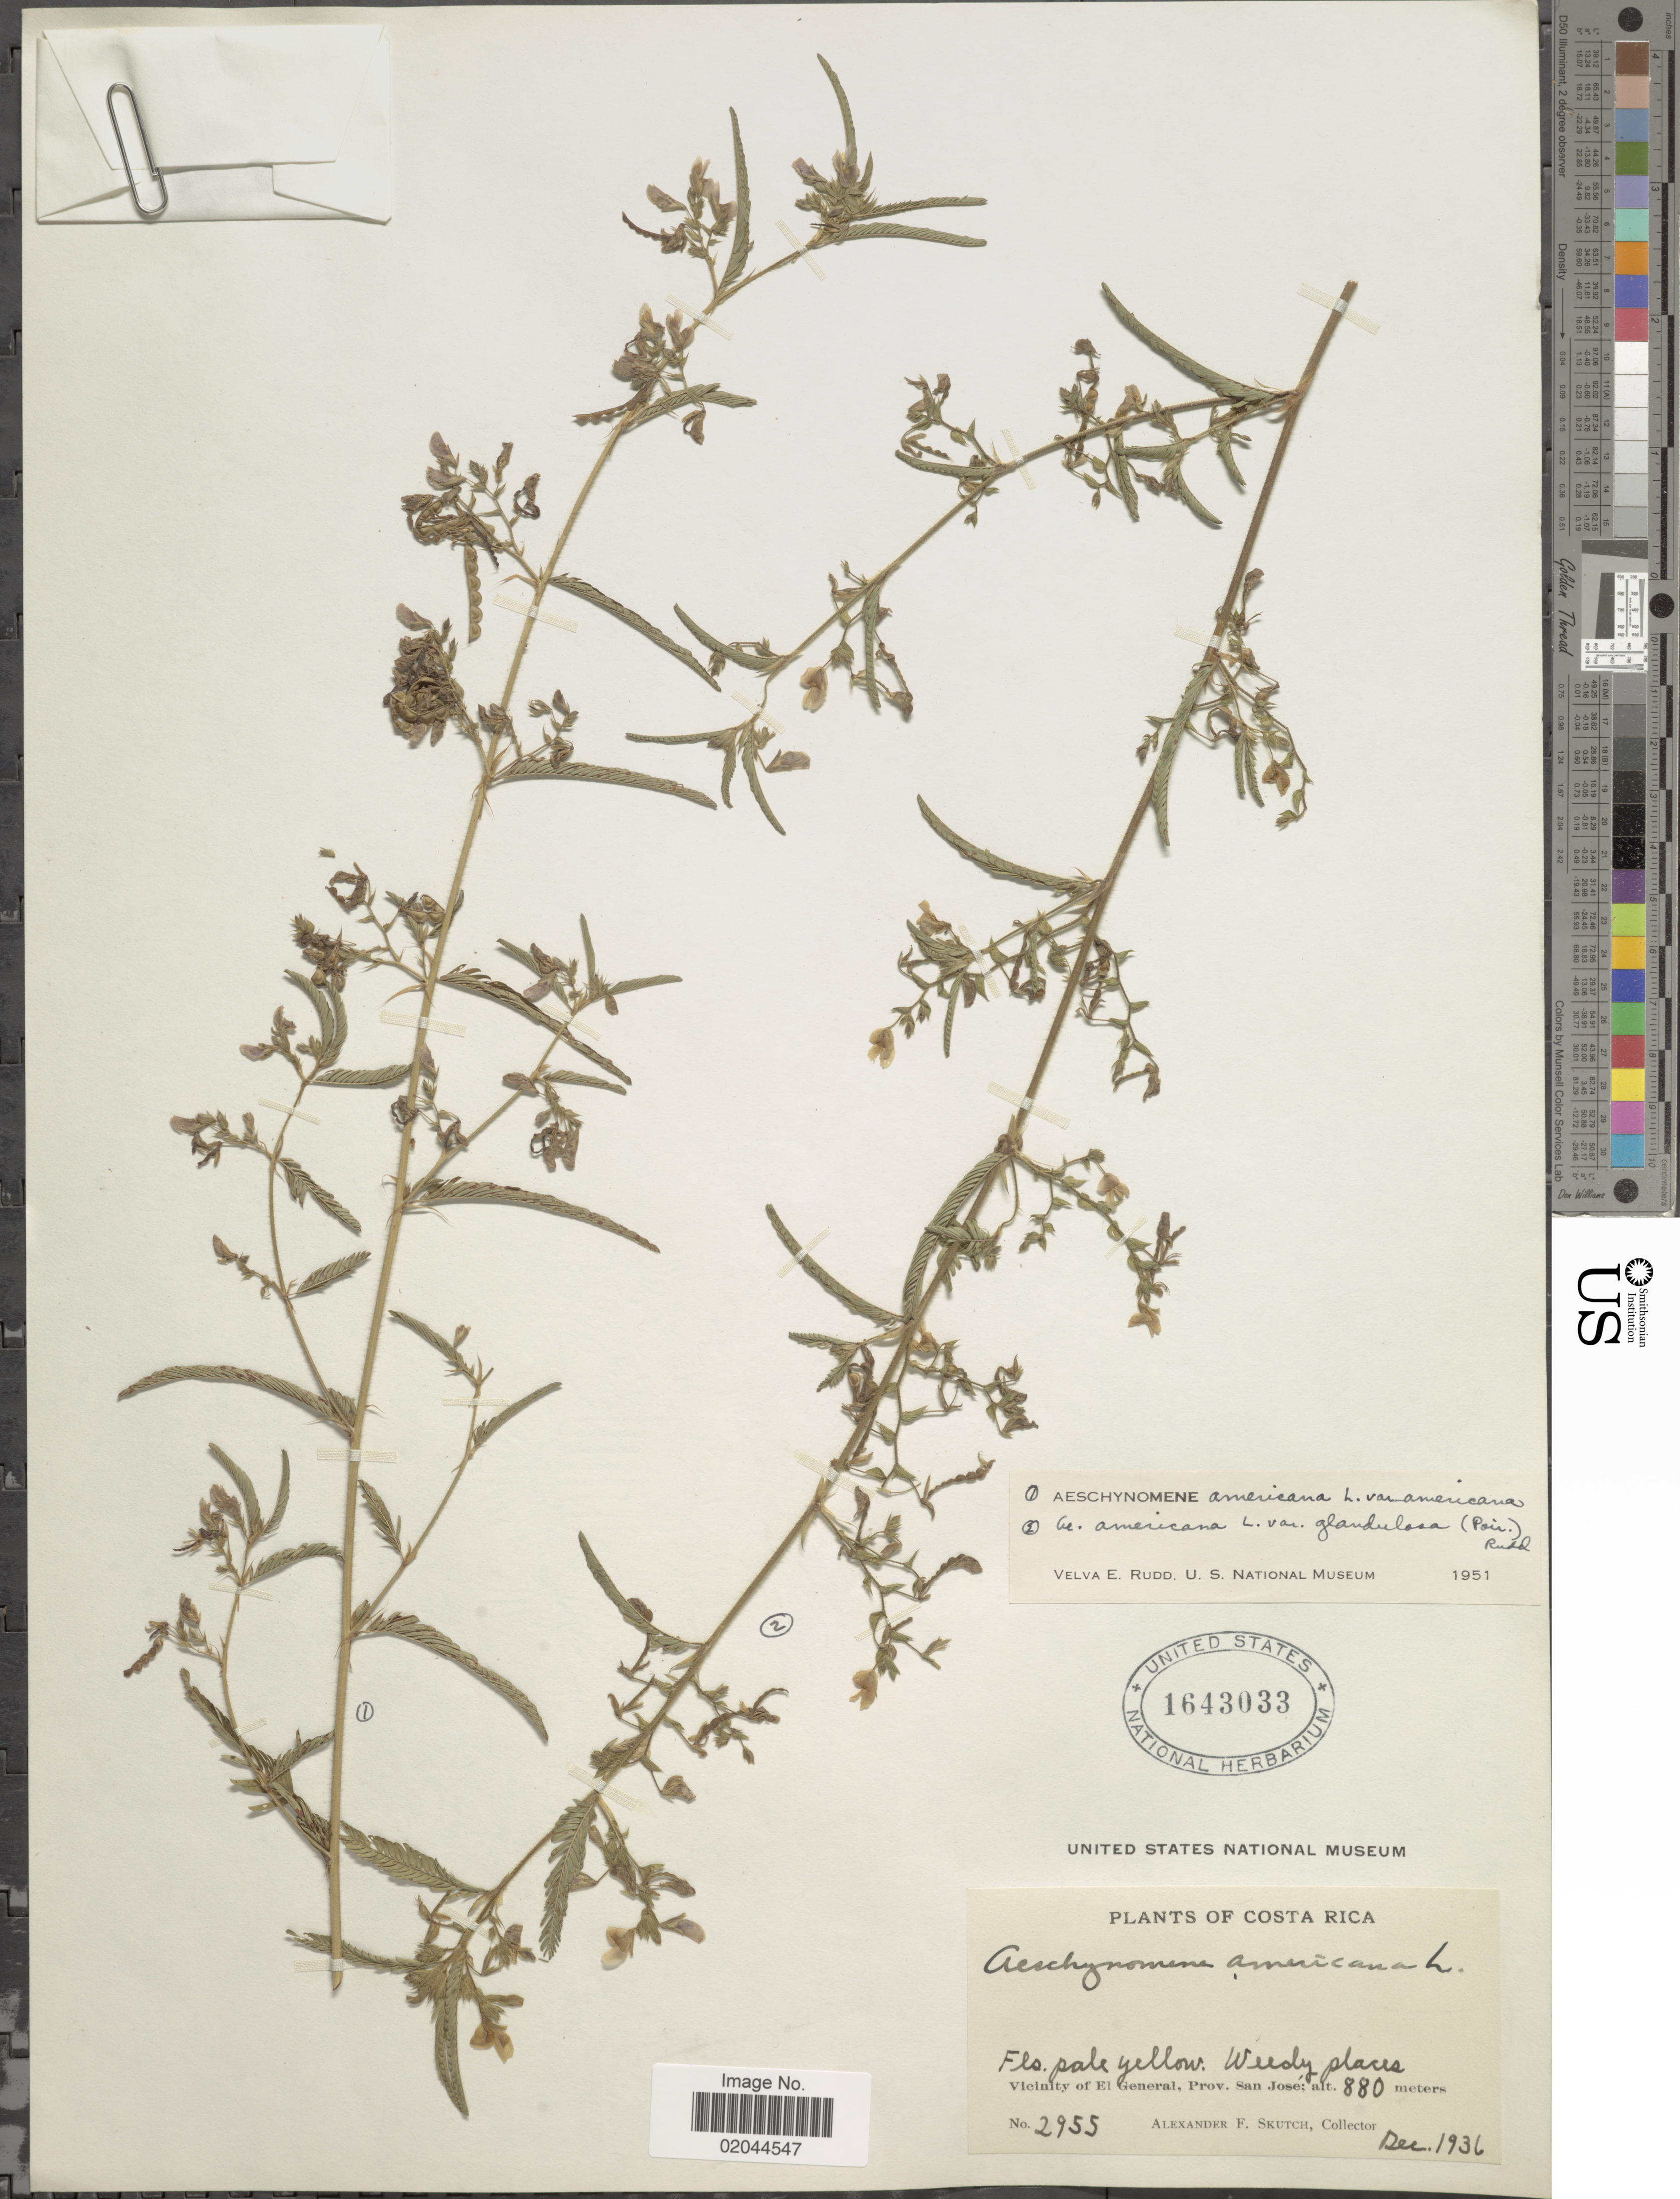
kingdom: Plantae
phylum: Tracheophyta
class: Magnoliopsida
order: Fabales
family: Fabaceae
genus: Aeschynomene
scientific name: Aeschynomene americana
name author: L.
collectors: A. F. Skutch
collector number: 2955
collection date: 1936-12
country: Costa Rica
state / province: San José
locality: Vicinity of El General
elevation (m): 880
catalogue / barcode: US 1643033